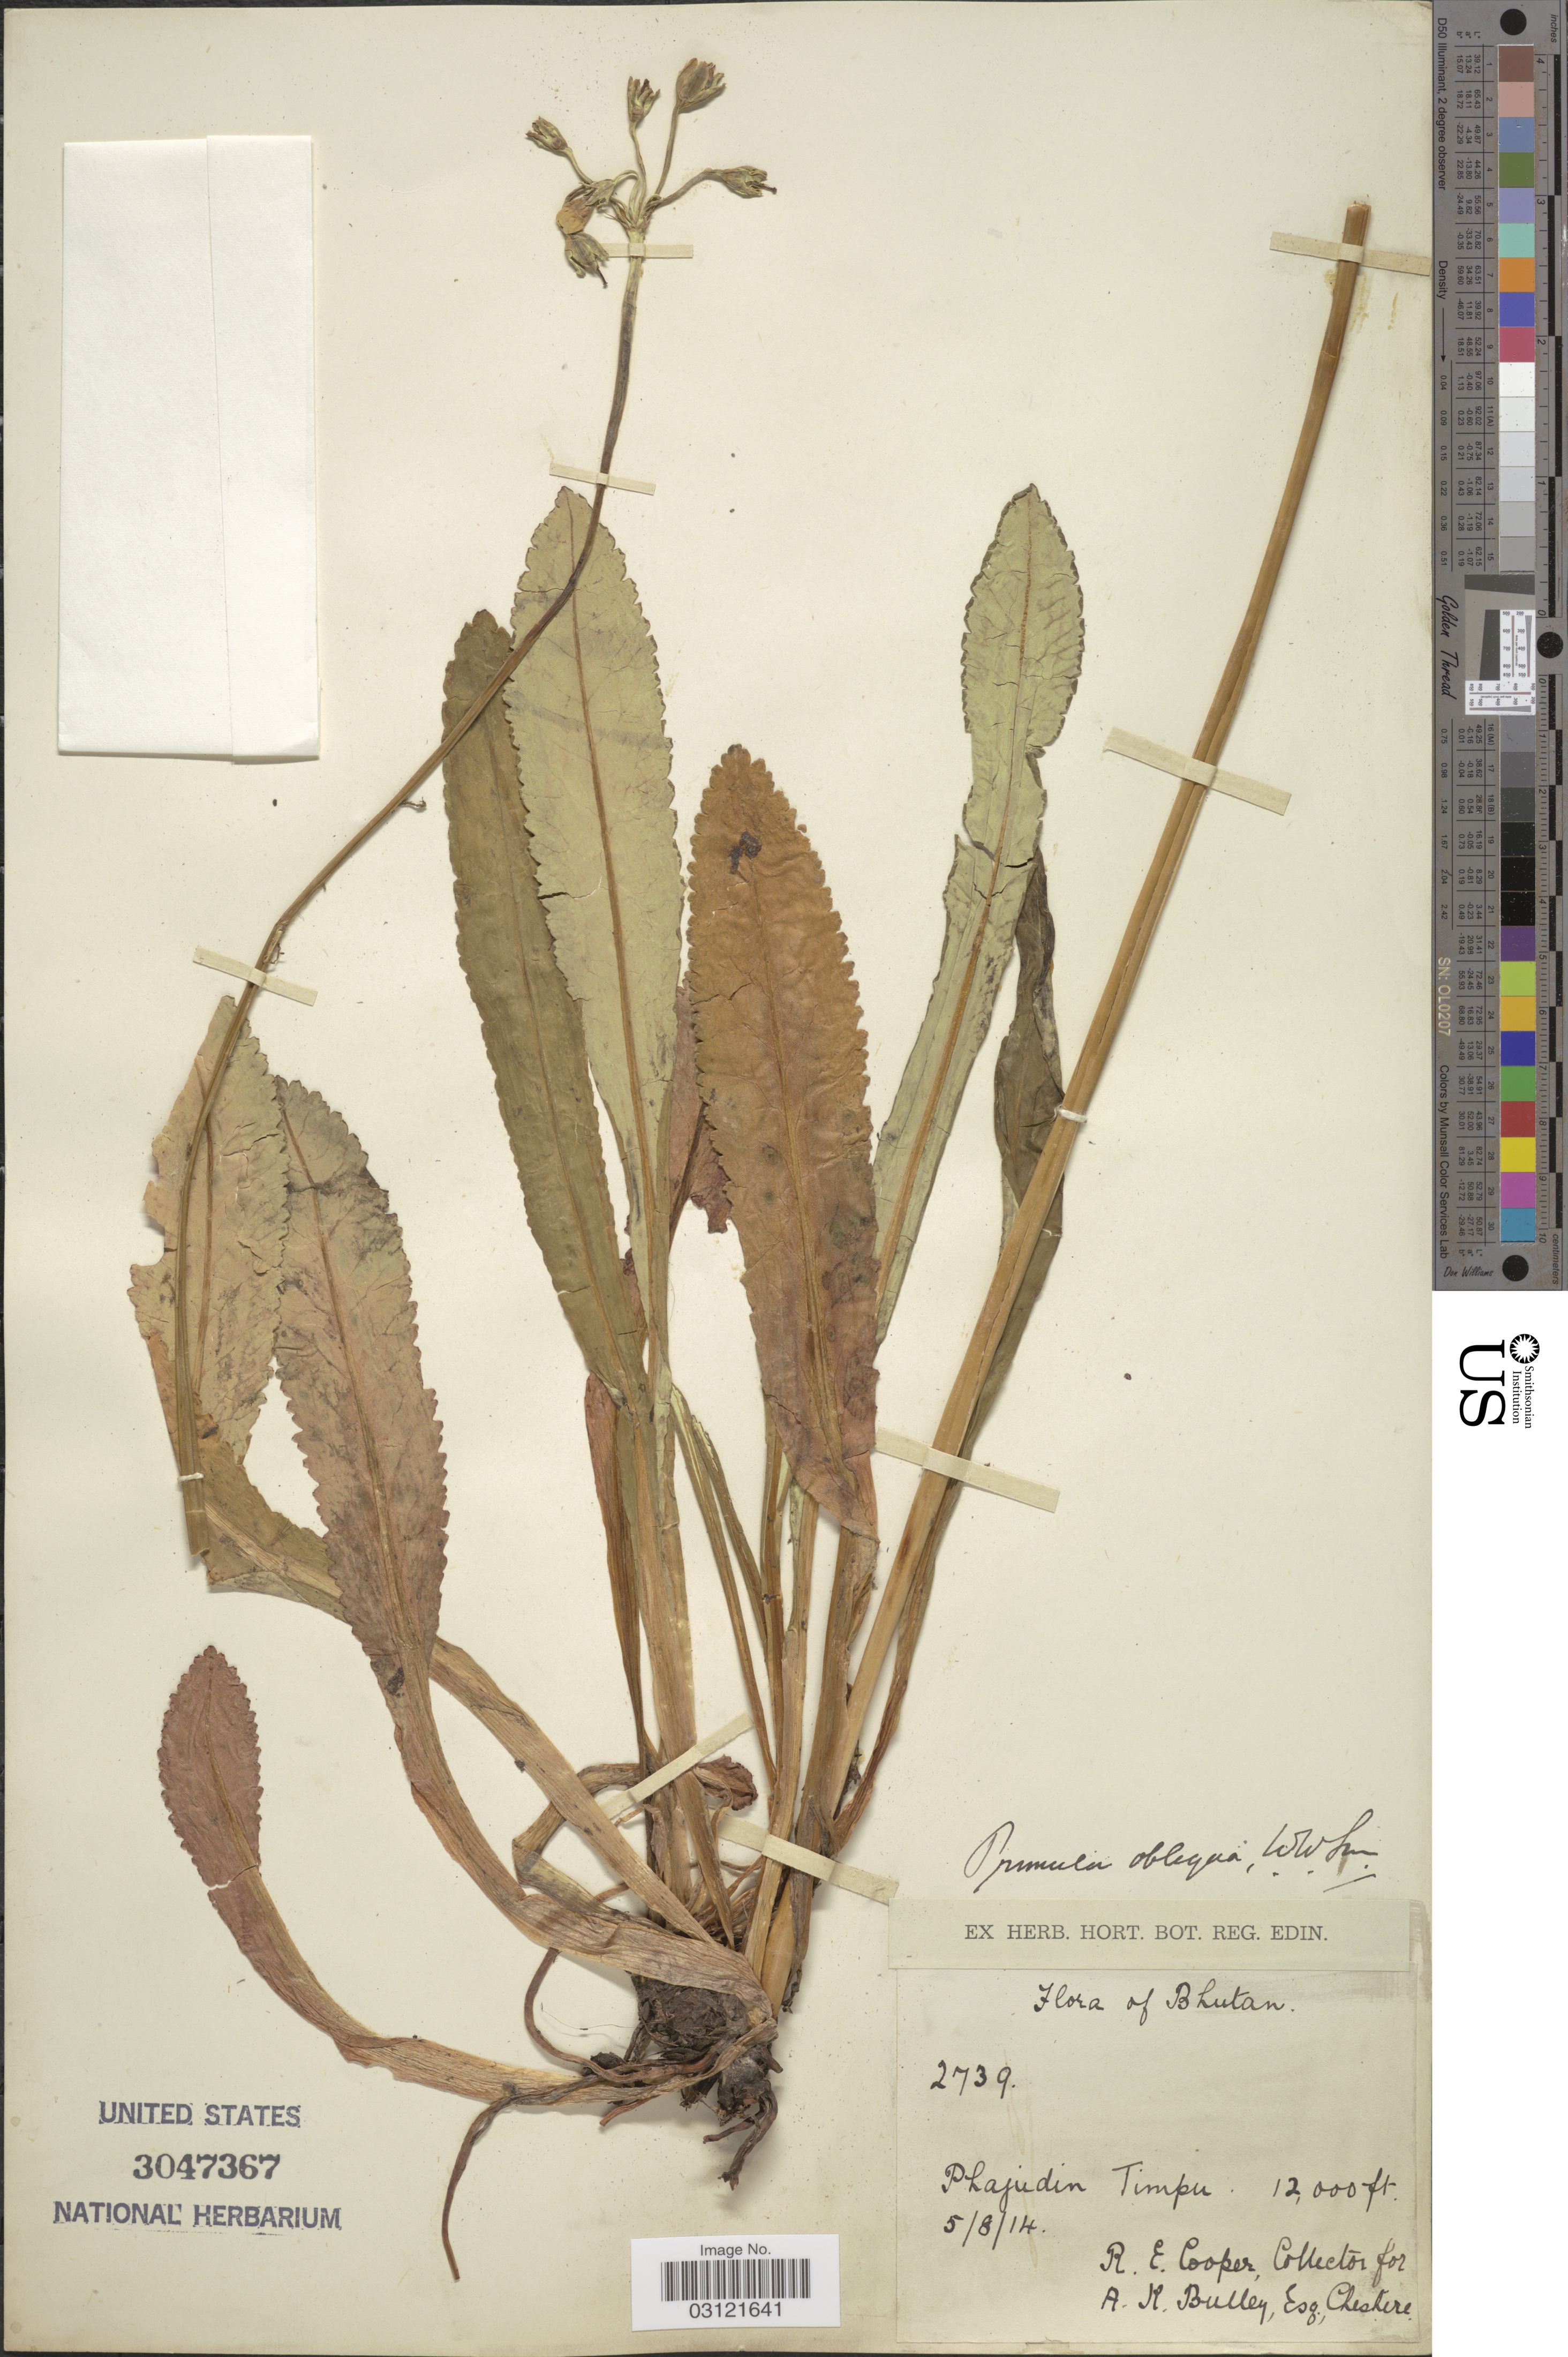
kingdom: Plantae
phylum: Tracheophyta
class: Magnoliopsida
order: Ericales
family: Primulaceae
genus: Primula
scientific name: Primula obliqua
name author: W.W. Sm. in W.W. Sm. & H.R. Fletcher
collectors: R. E. Cooper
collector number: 2739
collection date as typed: Transcribed d/m/y: 5/8/14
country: Bhutan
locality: Phajudin Timpu.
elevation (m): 3658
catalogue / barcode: US 3047367